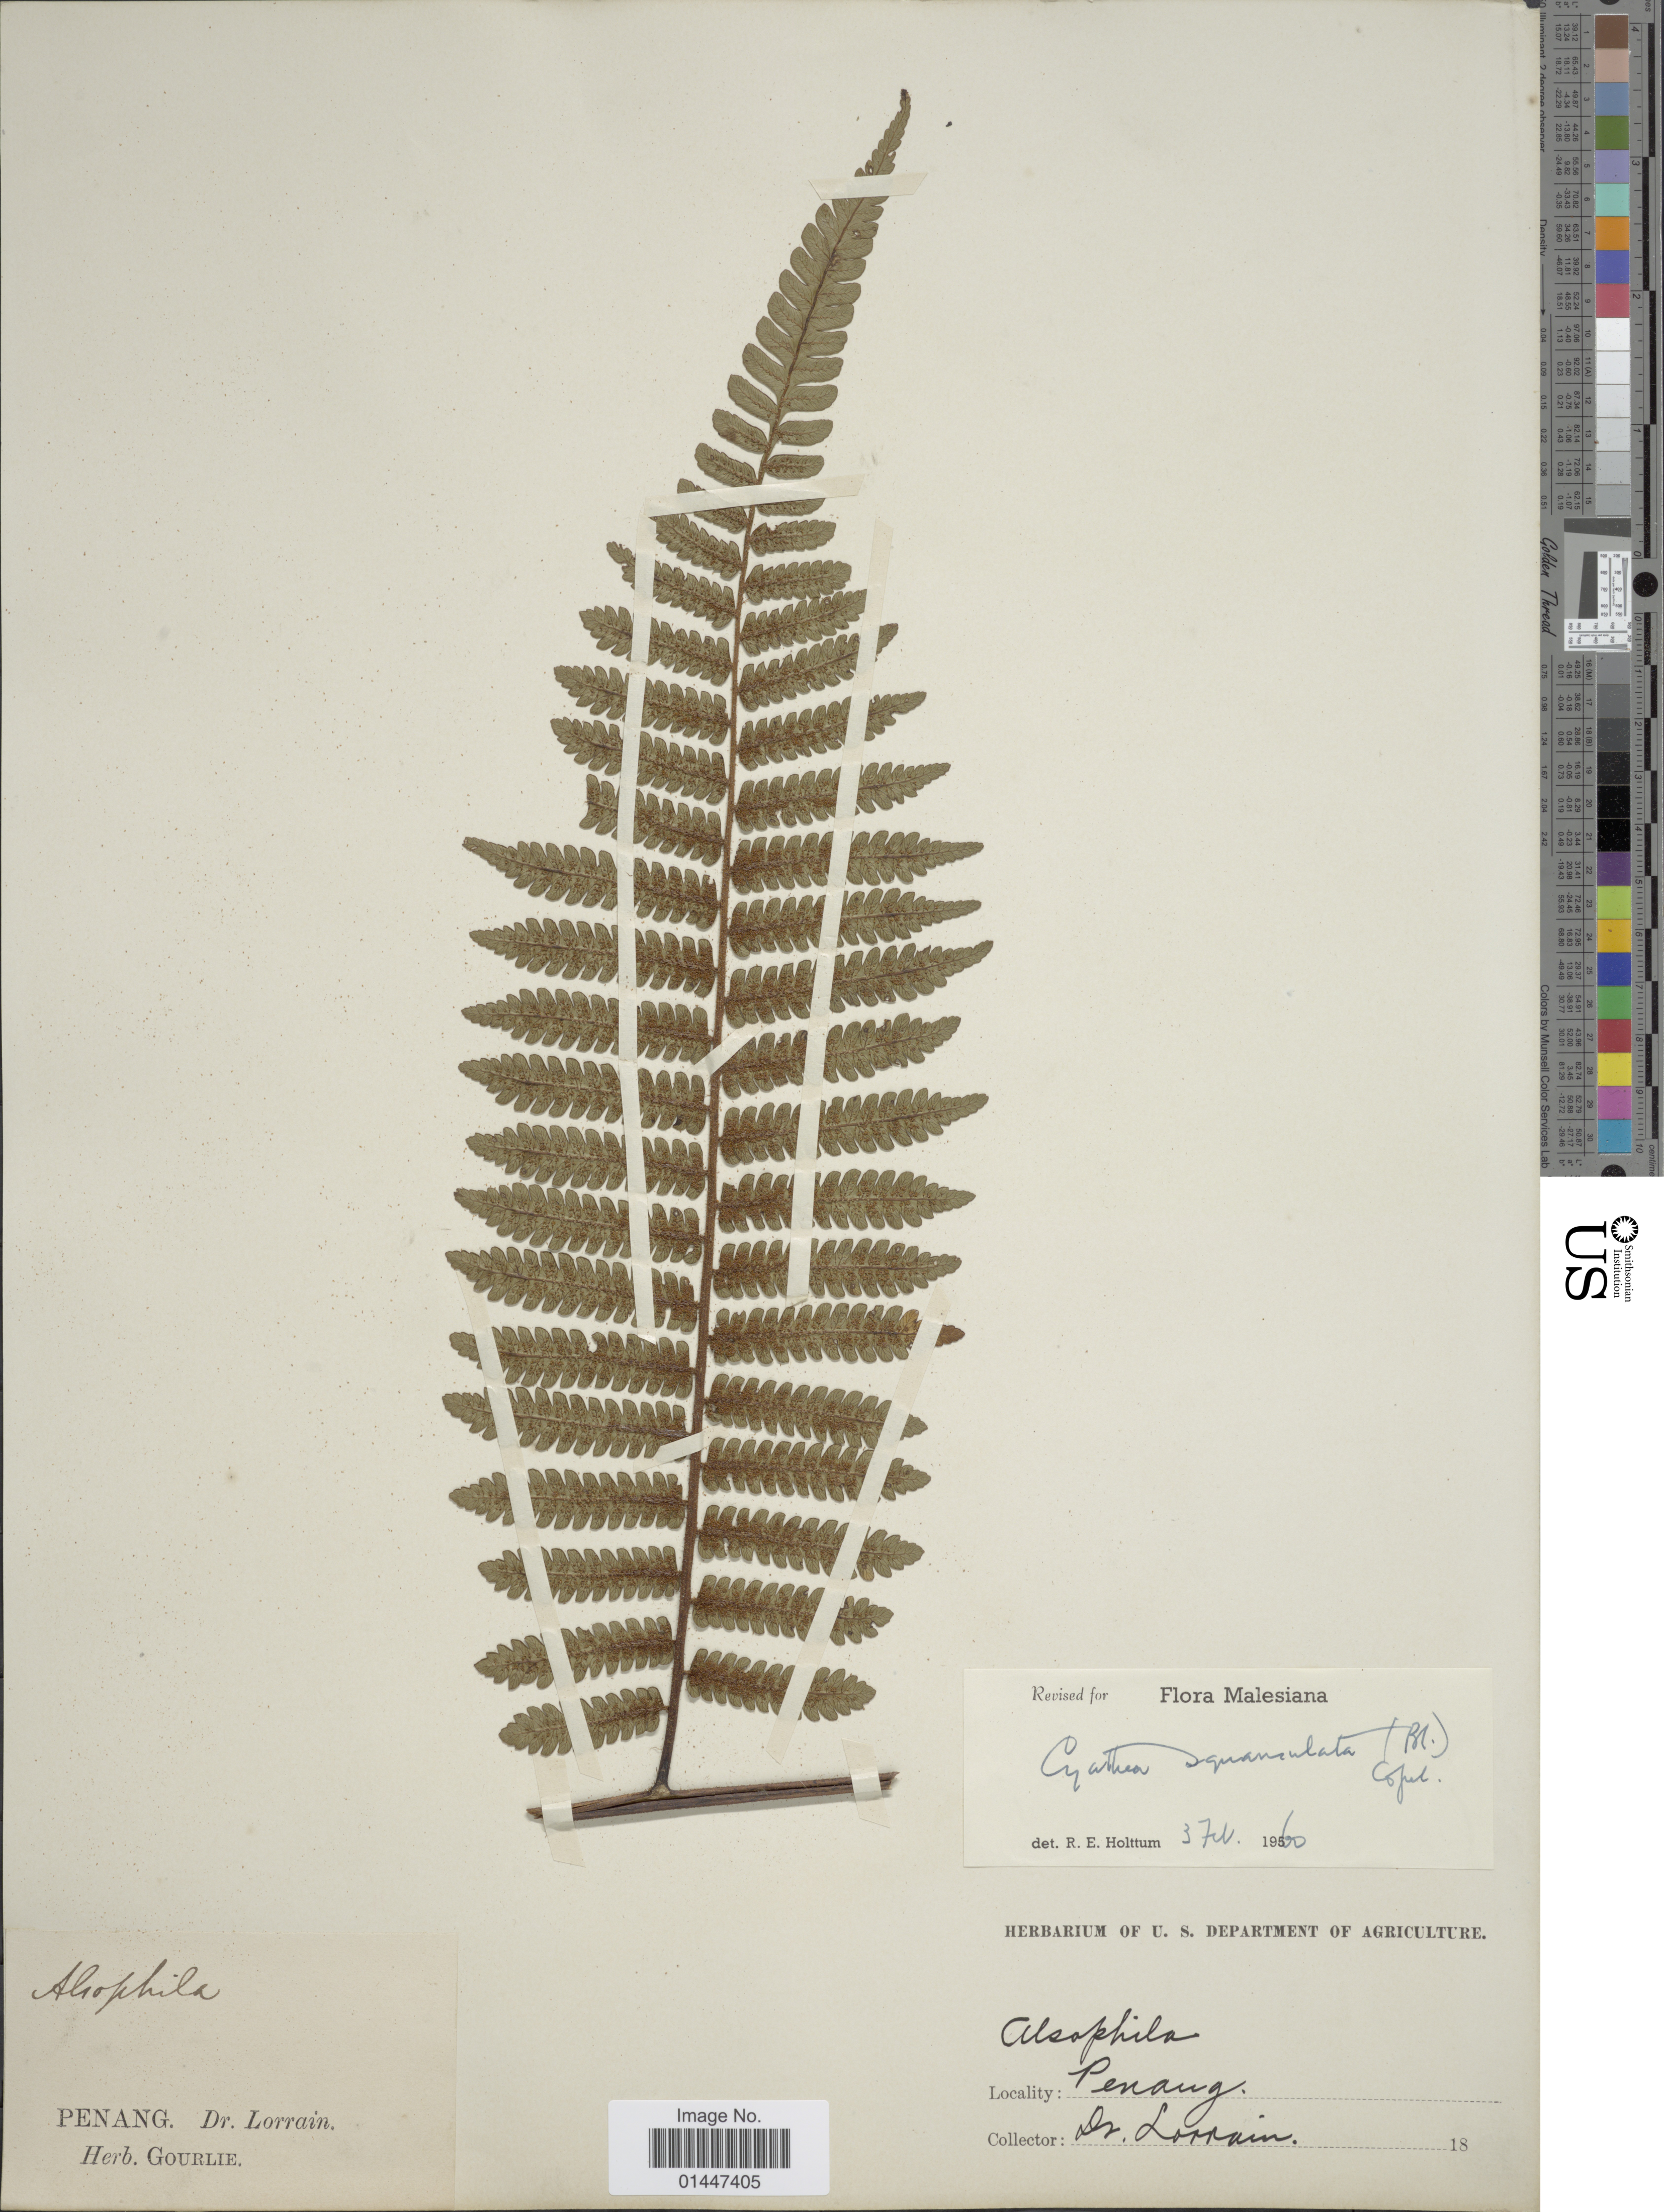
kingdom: Plantae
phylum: Tracheophyta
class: Polypodiopsida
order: Cyatheales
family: Cyatheaceae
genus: Sphaeropteris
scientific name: Sphaeropteris squamulata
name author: (Blume) R.M. Tryon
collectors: -- Lorrain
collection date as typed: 18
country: Malaysia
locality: Malesiana. Penang.